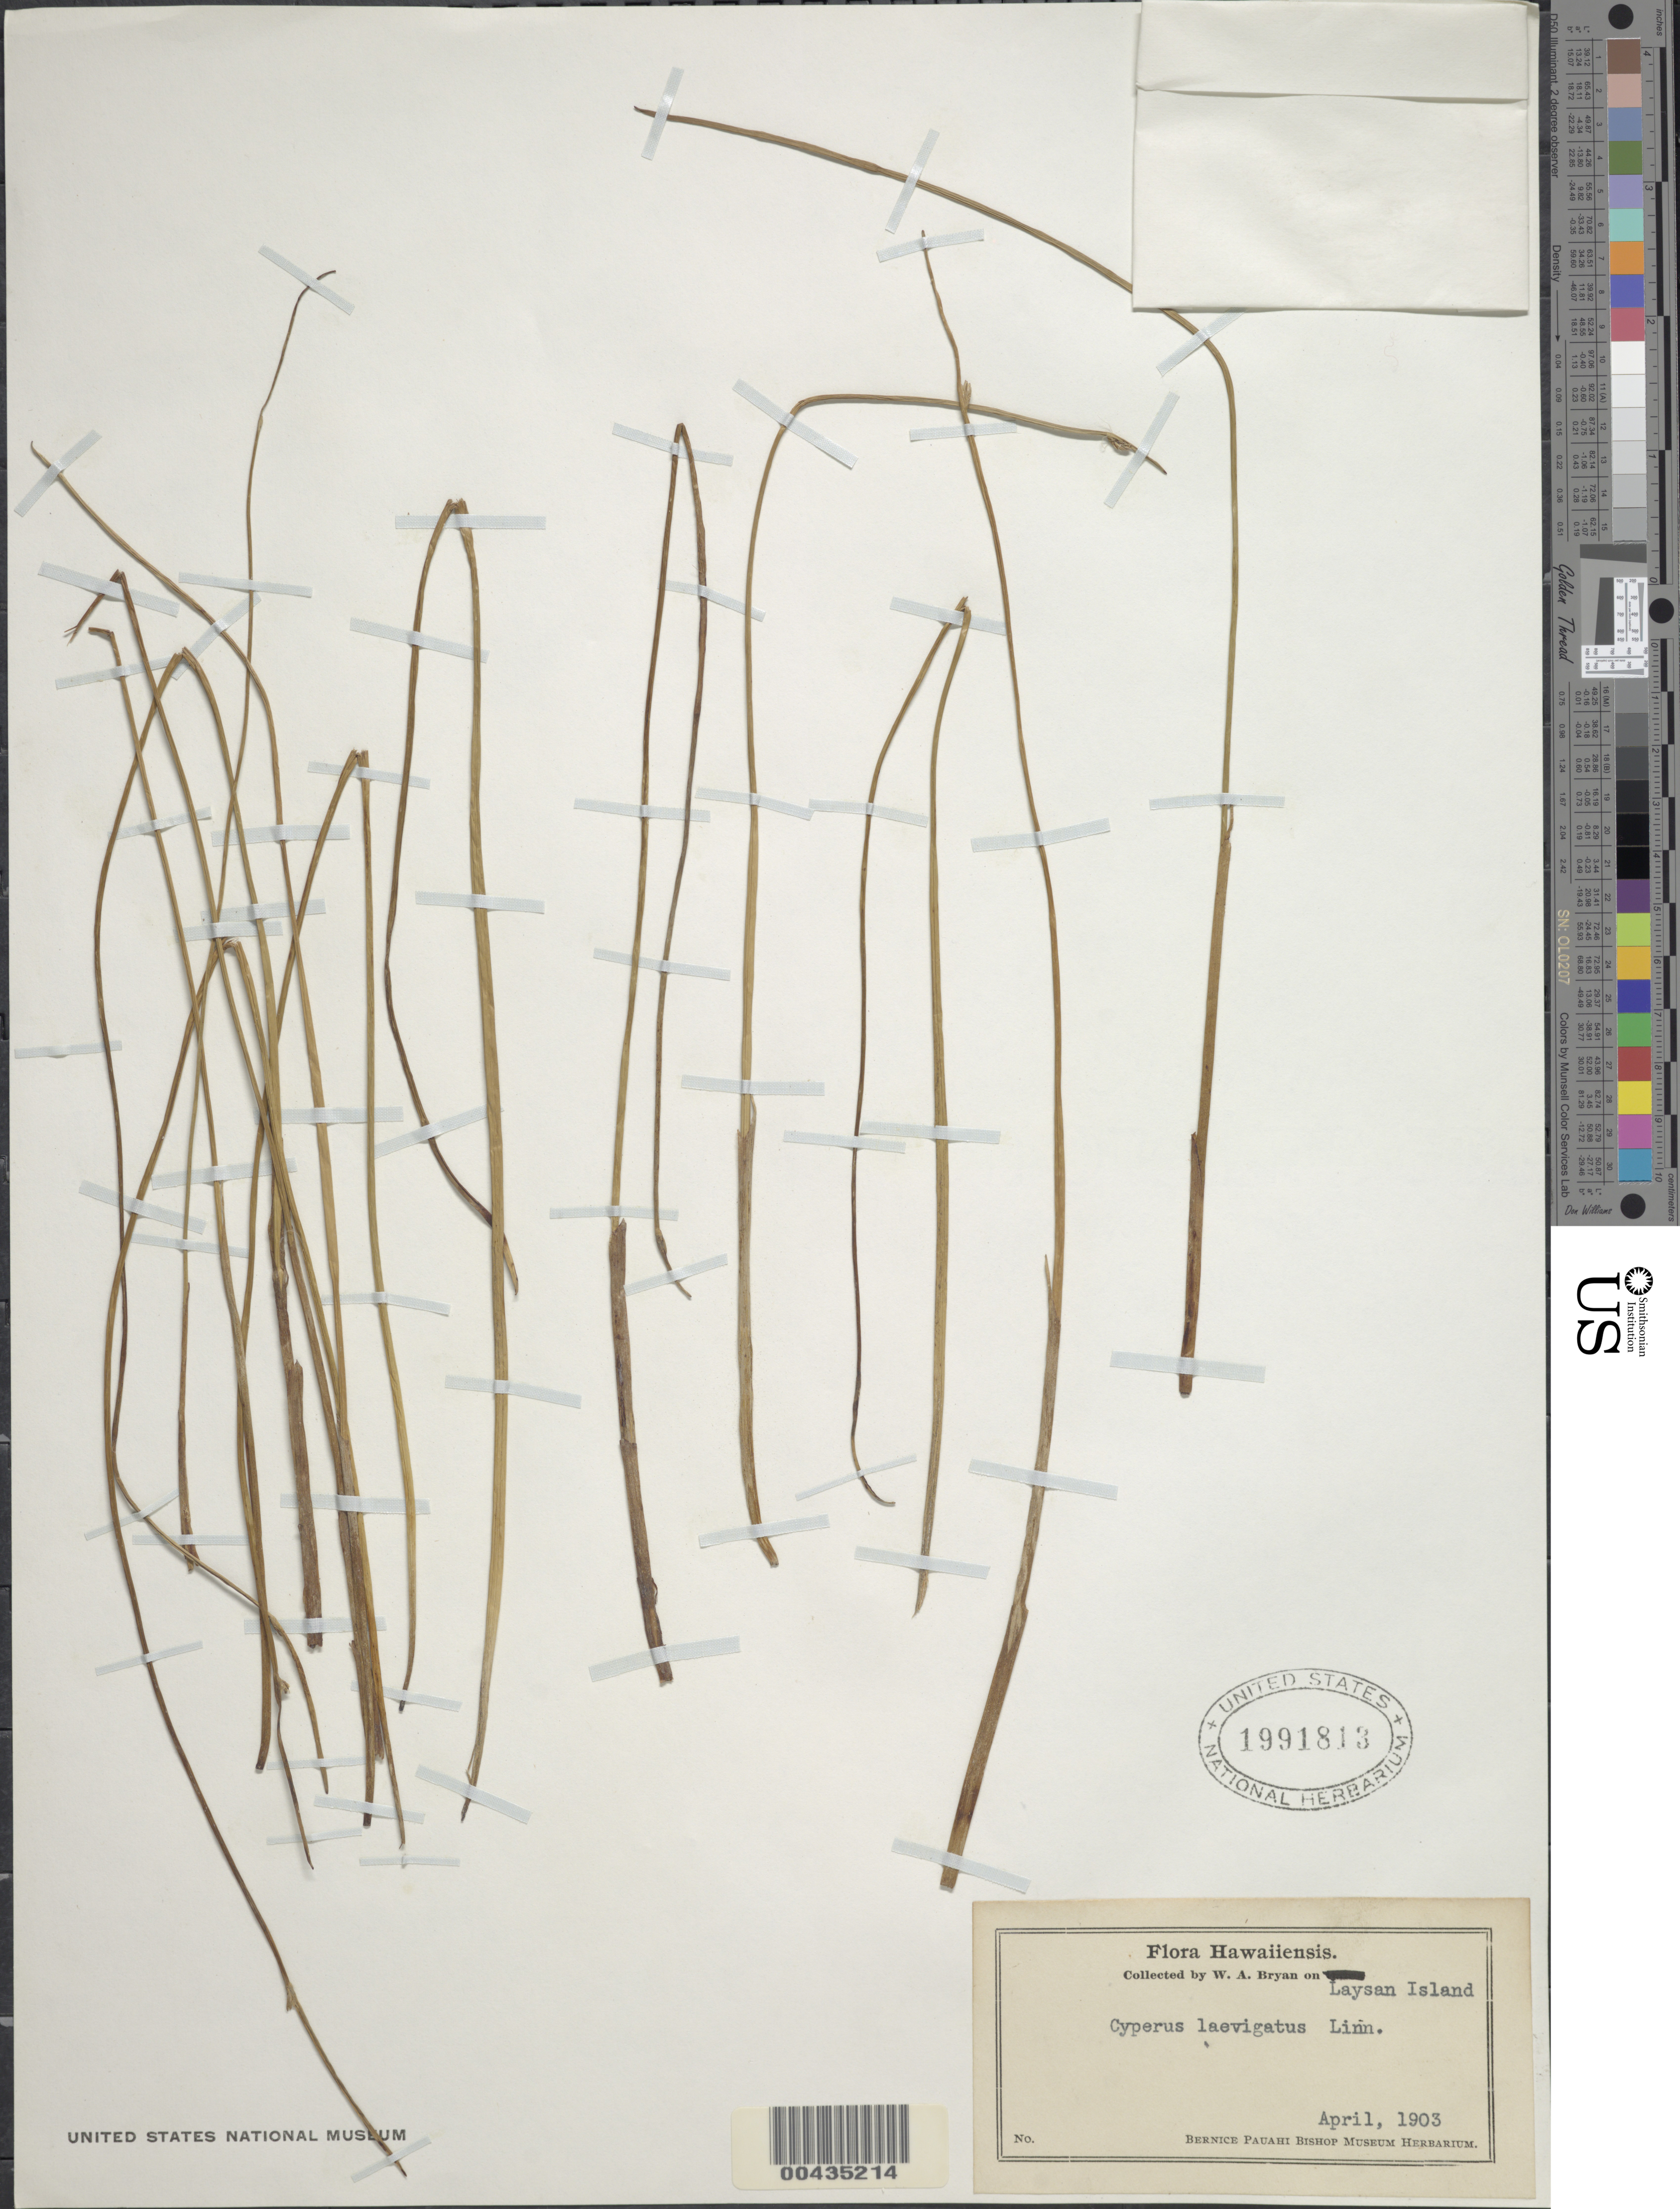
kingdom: Plantae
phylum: Tracheophyta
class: Liliopsida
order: Poales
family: Cyperaceae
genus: Cyperus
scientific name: Cyperus laevigatus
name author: L.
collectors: W. Bryan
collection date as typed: Apr 1903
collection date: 1903-04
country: United States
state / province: Hawaii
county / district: Honolulu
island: Laysan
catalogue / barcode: US 1991813